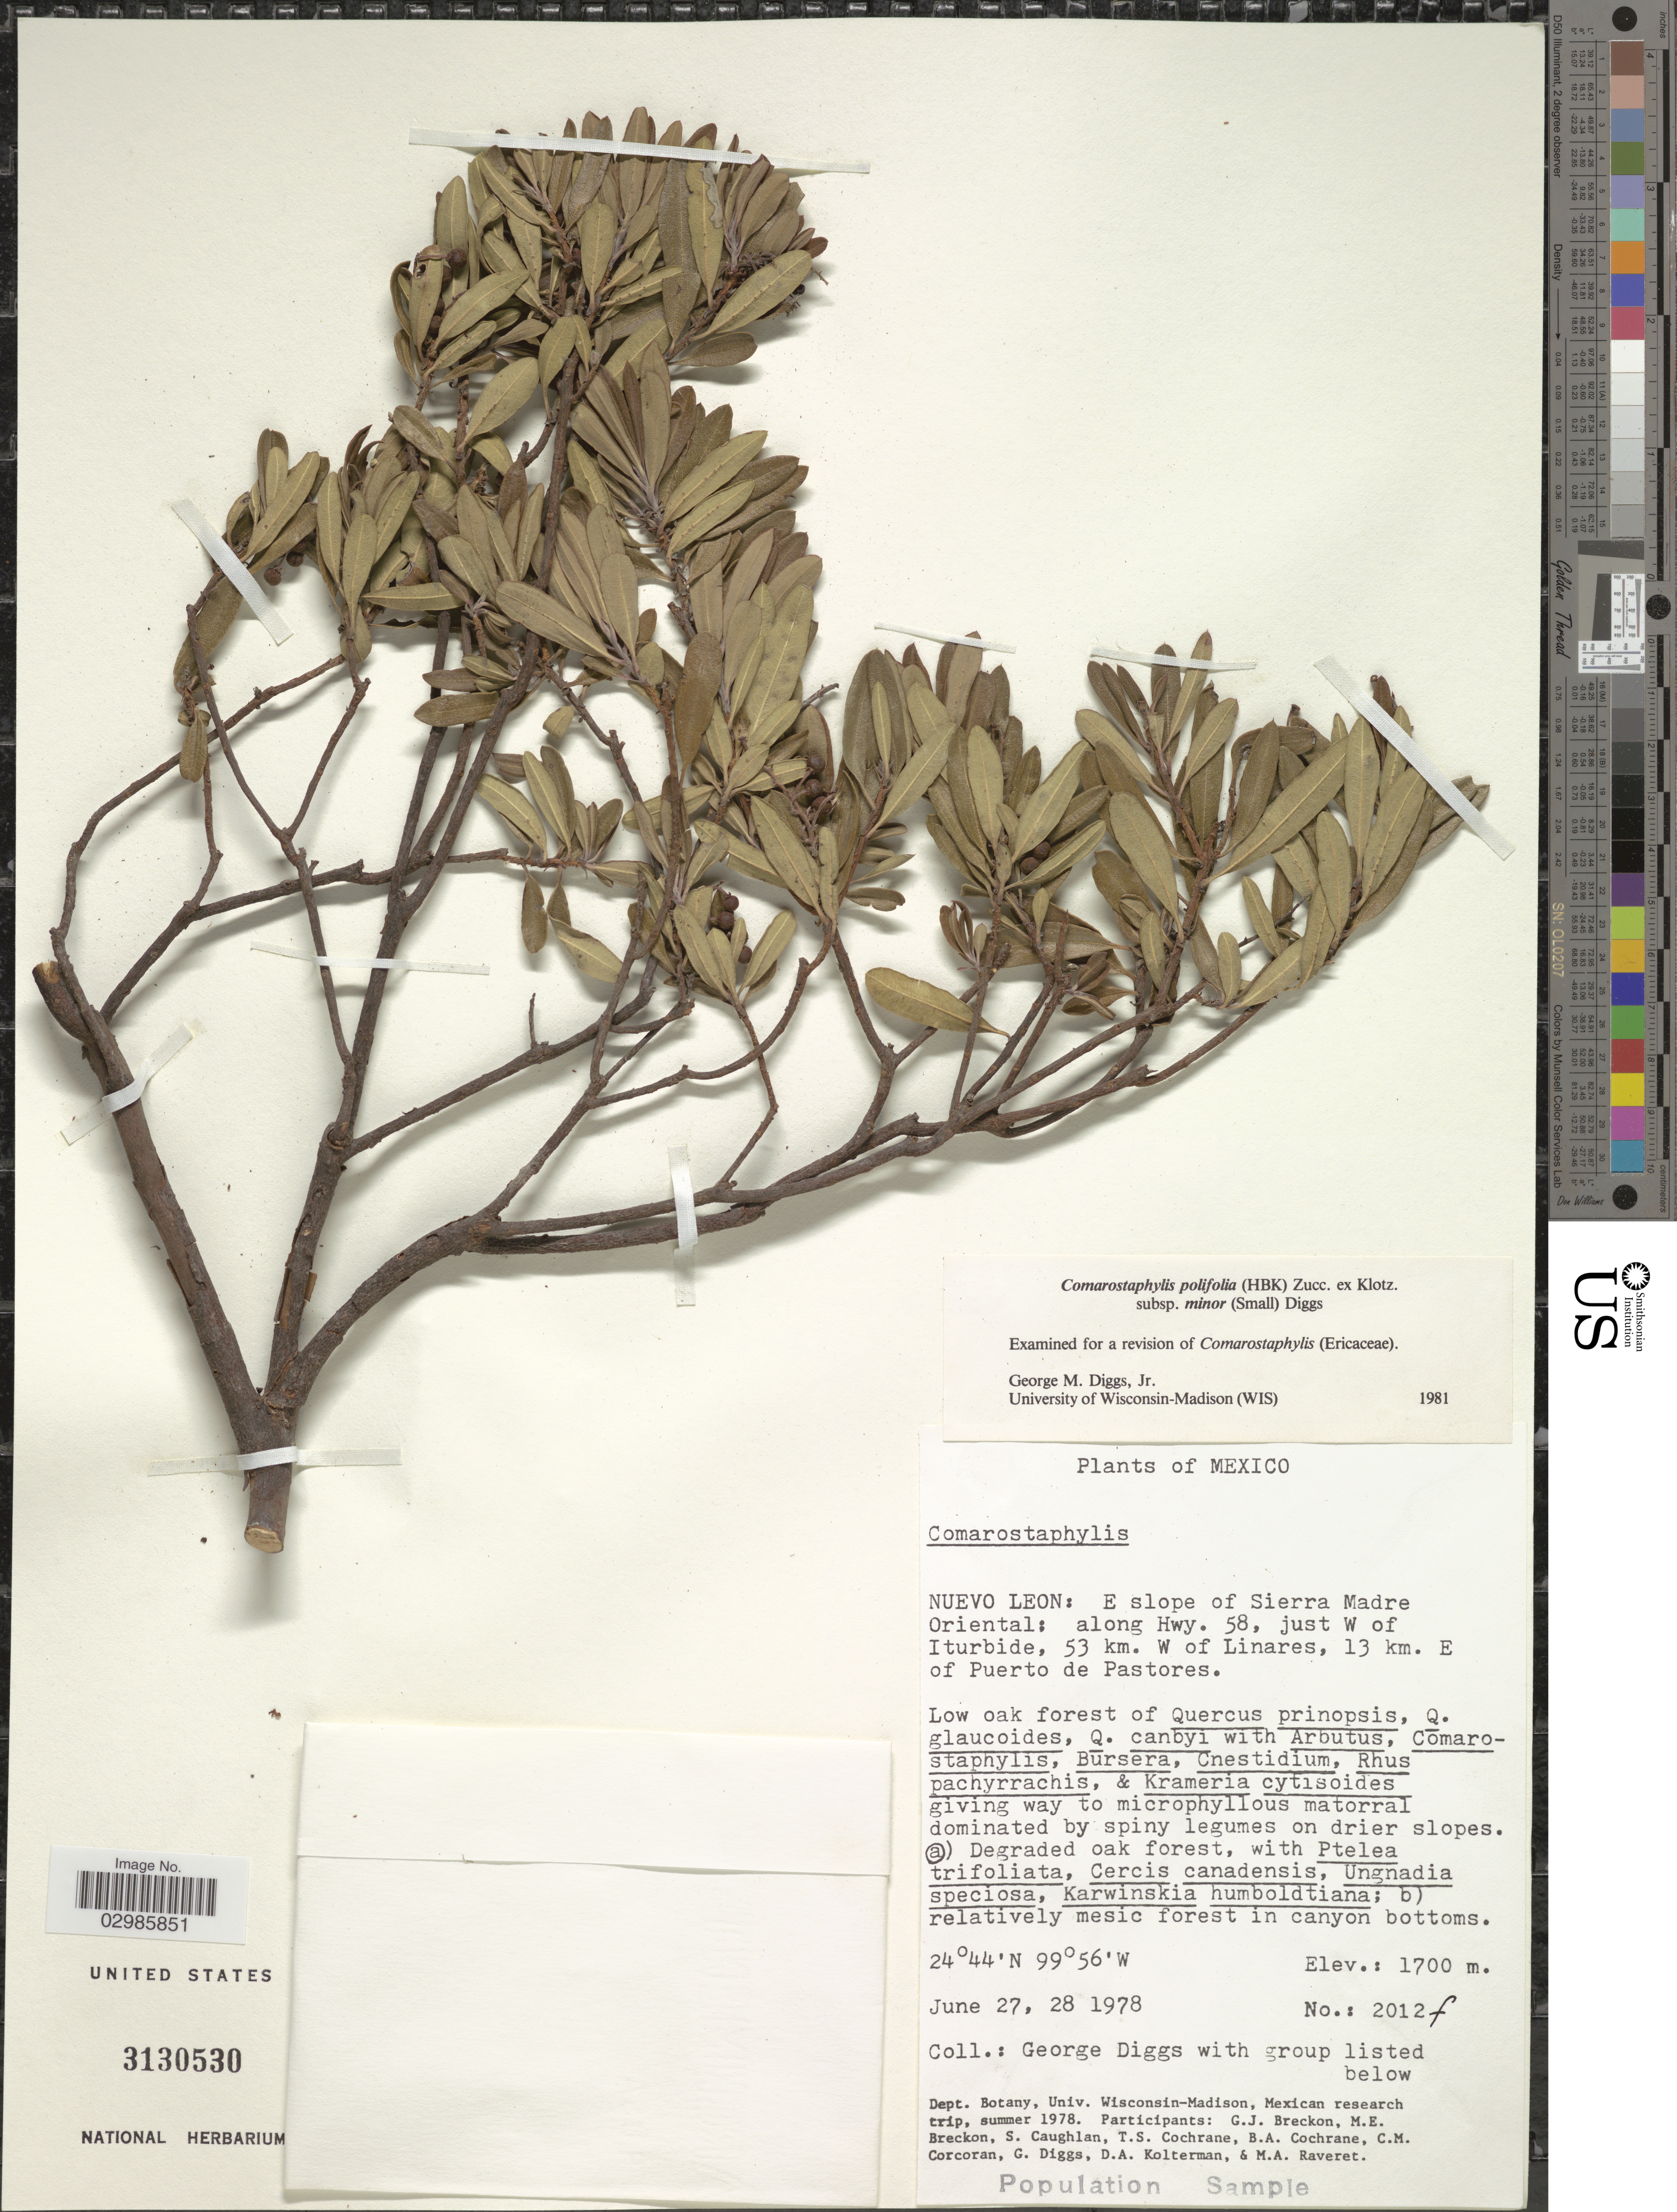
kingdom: Plantae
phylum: Tracheophyta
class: Magnoliopsida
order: Ericales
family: Ericaceae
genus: Comarostaphylis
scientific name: Comarostaphylis polifolia subsp. minor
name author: (Small) Diggs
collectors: G. Diggs, G. Breckon, M. E. Breckon, S. Caughlan & et al.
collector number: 2012f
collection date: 1978-06-27/1978-06-28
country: Mexico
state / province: Nuevo León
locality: E slope of Sierra Madre Oriental: along Hwy. 58 just W of Iturbide, 53 km. W of Linhares, 13 km. E of Puerto de Pastores.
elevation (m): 1700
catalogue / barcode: US 3130530